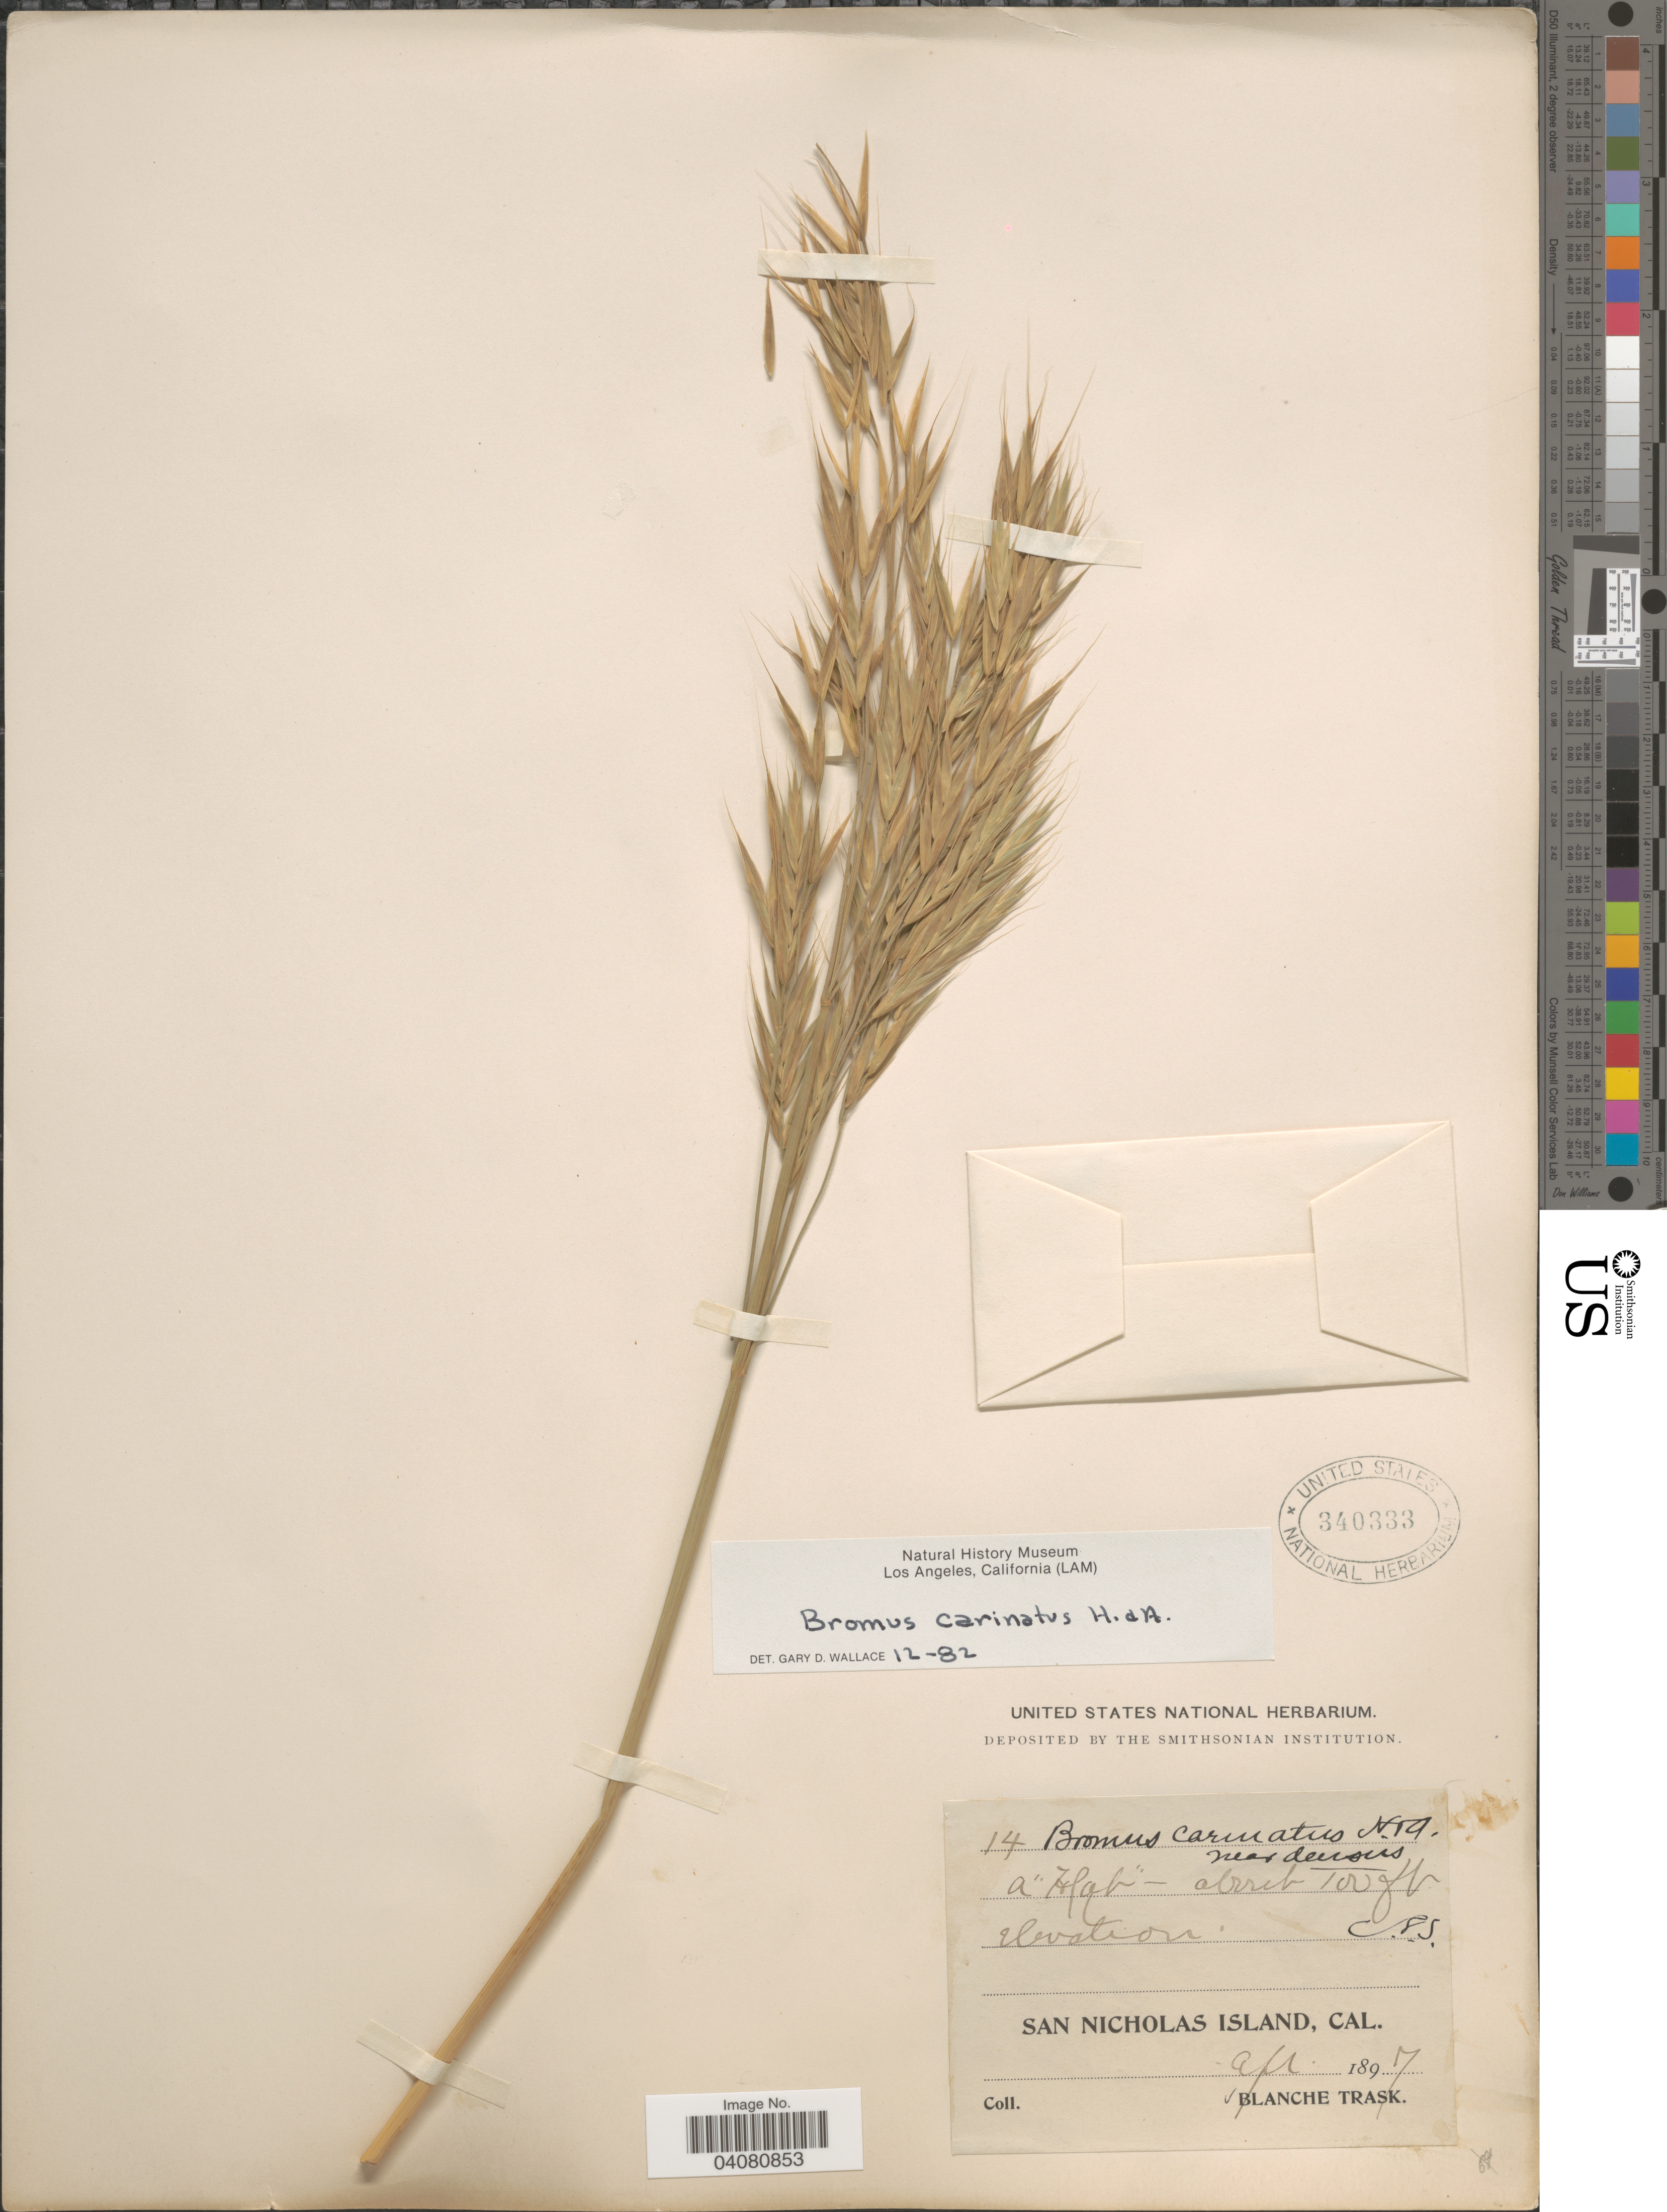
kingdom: Plantae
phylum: Tracheophyta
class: Liliopsida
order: Poales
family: Poaceae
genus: Bromus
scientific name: Bromus carinatus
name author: Hook. & Arn.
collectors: B. Trask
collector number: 14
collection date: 1897-04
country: United States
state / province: California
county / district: Ventura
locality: A "Flat". San Nicholas Island.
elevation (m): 30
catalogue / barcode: US 340333